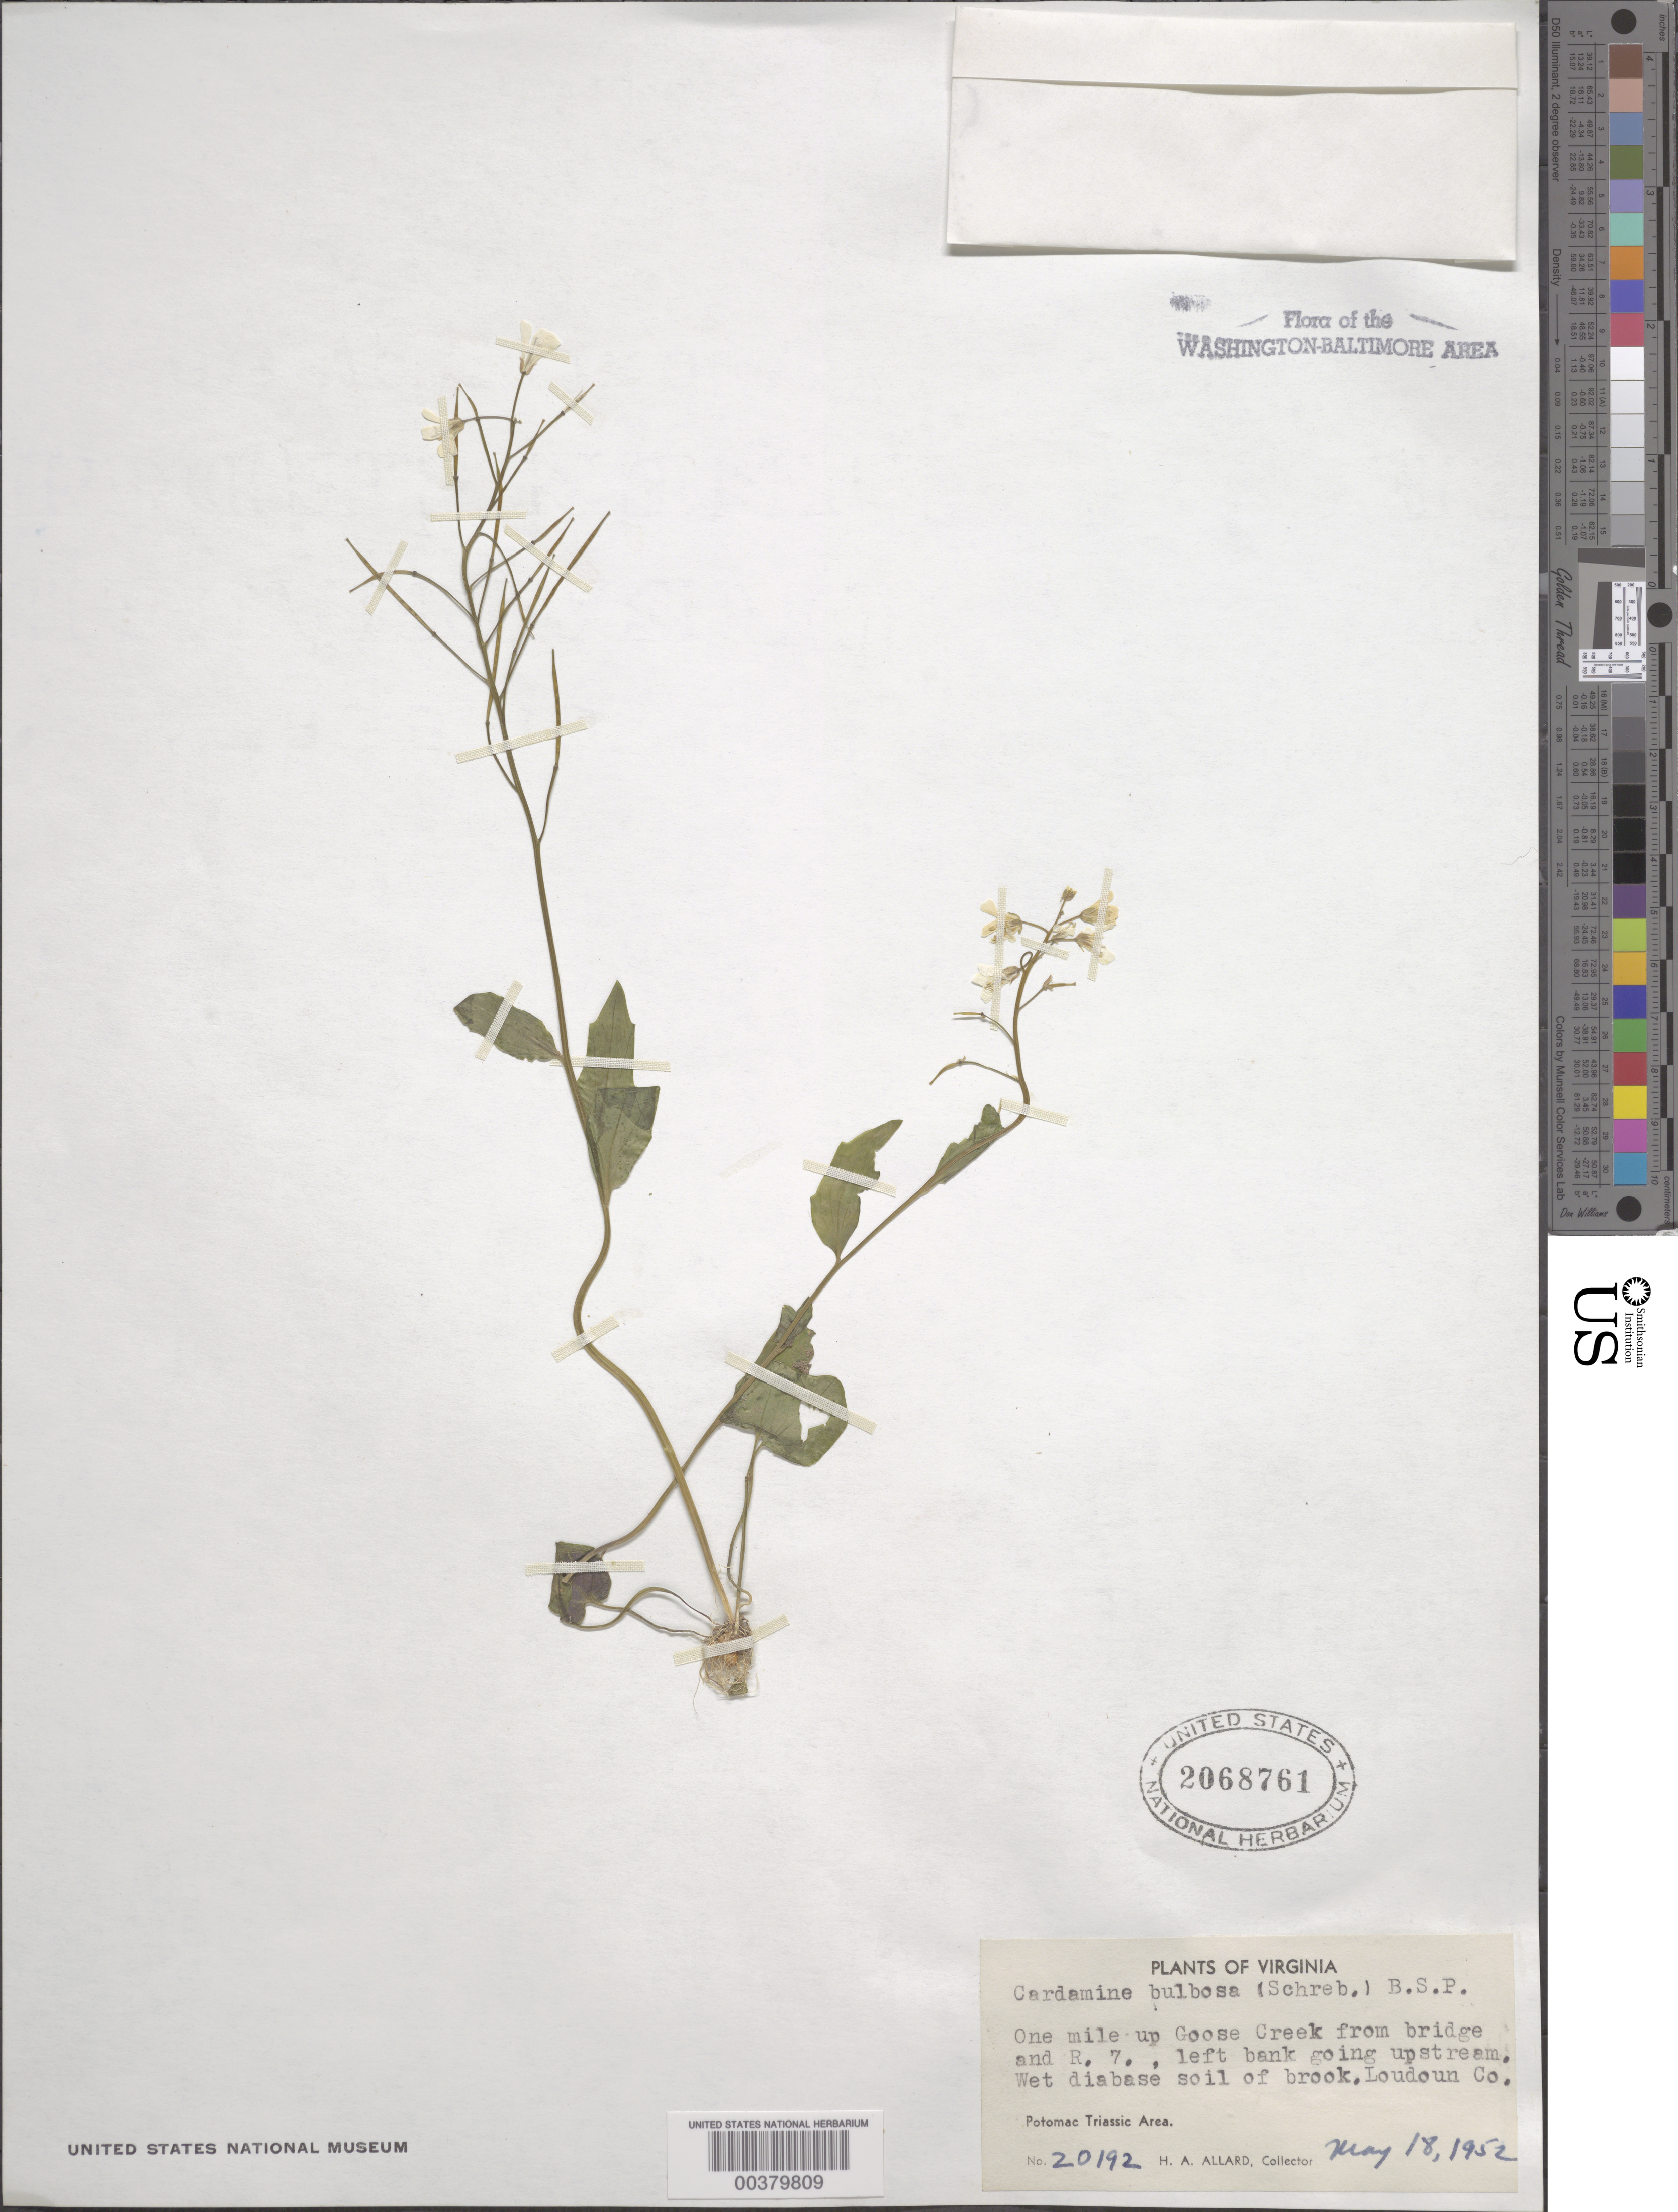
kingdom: Plantae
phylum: Tracheophyta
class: Magnoliopsida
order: Brassicales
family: Brassicaceae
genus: Cardamine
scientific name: Cardamine bulbosa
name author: (Schreb. ex Muhl.) Britton et al.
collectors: H. A. Allard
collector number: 20192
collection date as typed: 18 May 1952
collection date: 1952-05-18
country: United States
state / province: Virginia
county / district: Loudoun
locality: Upstream from Route 7 on Goose Creek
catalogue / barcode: US 2068761